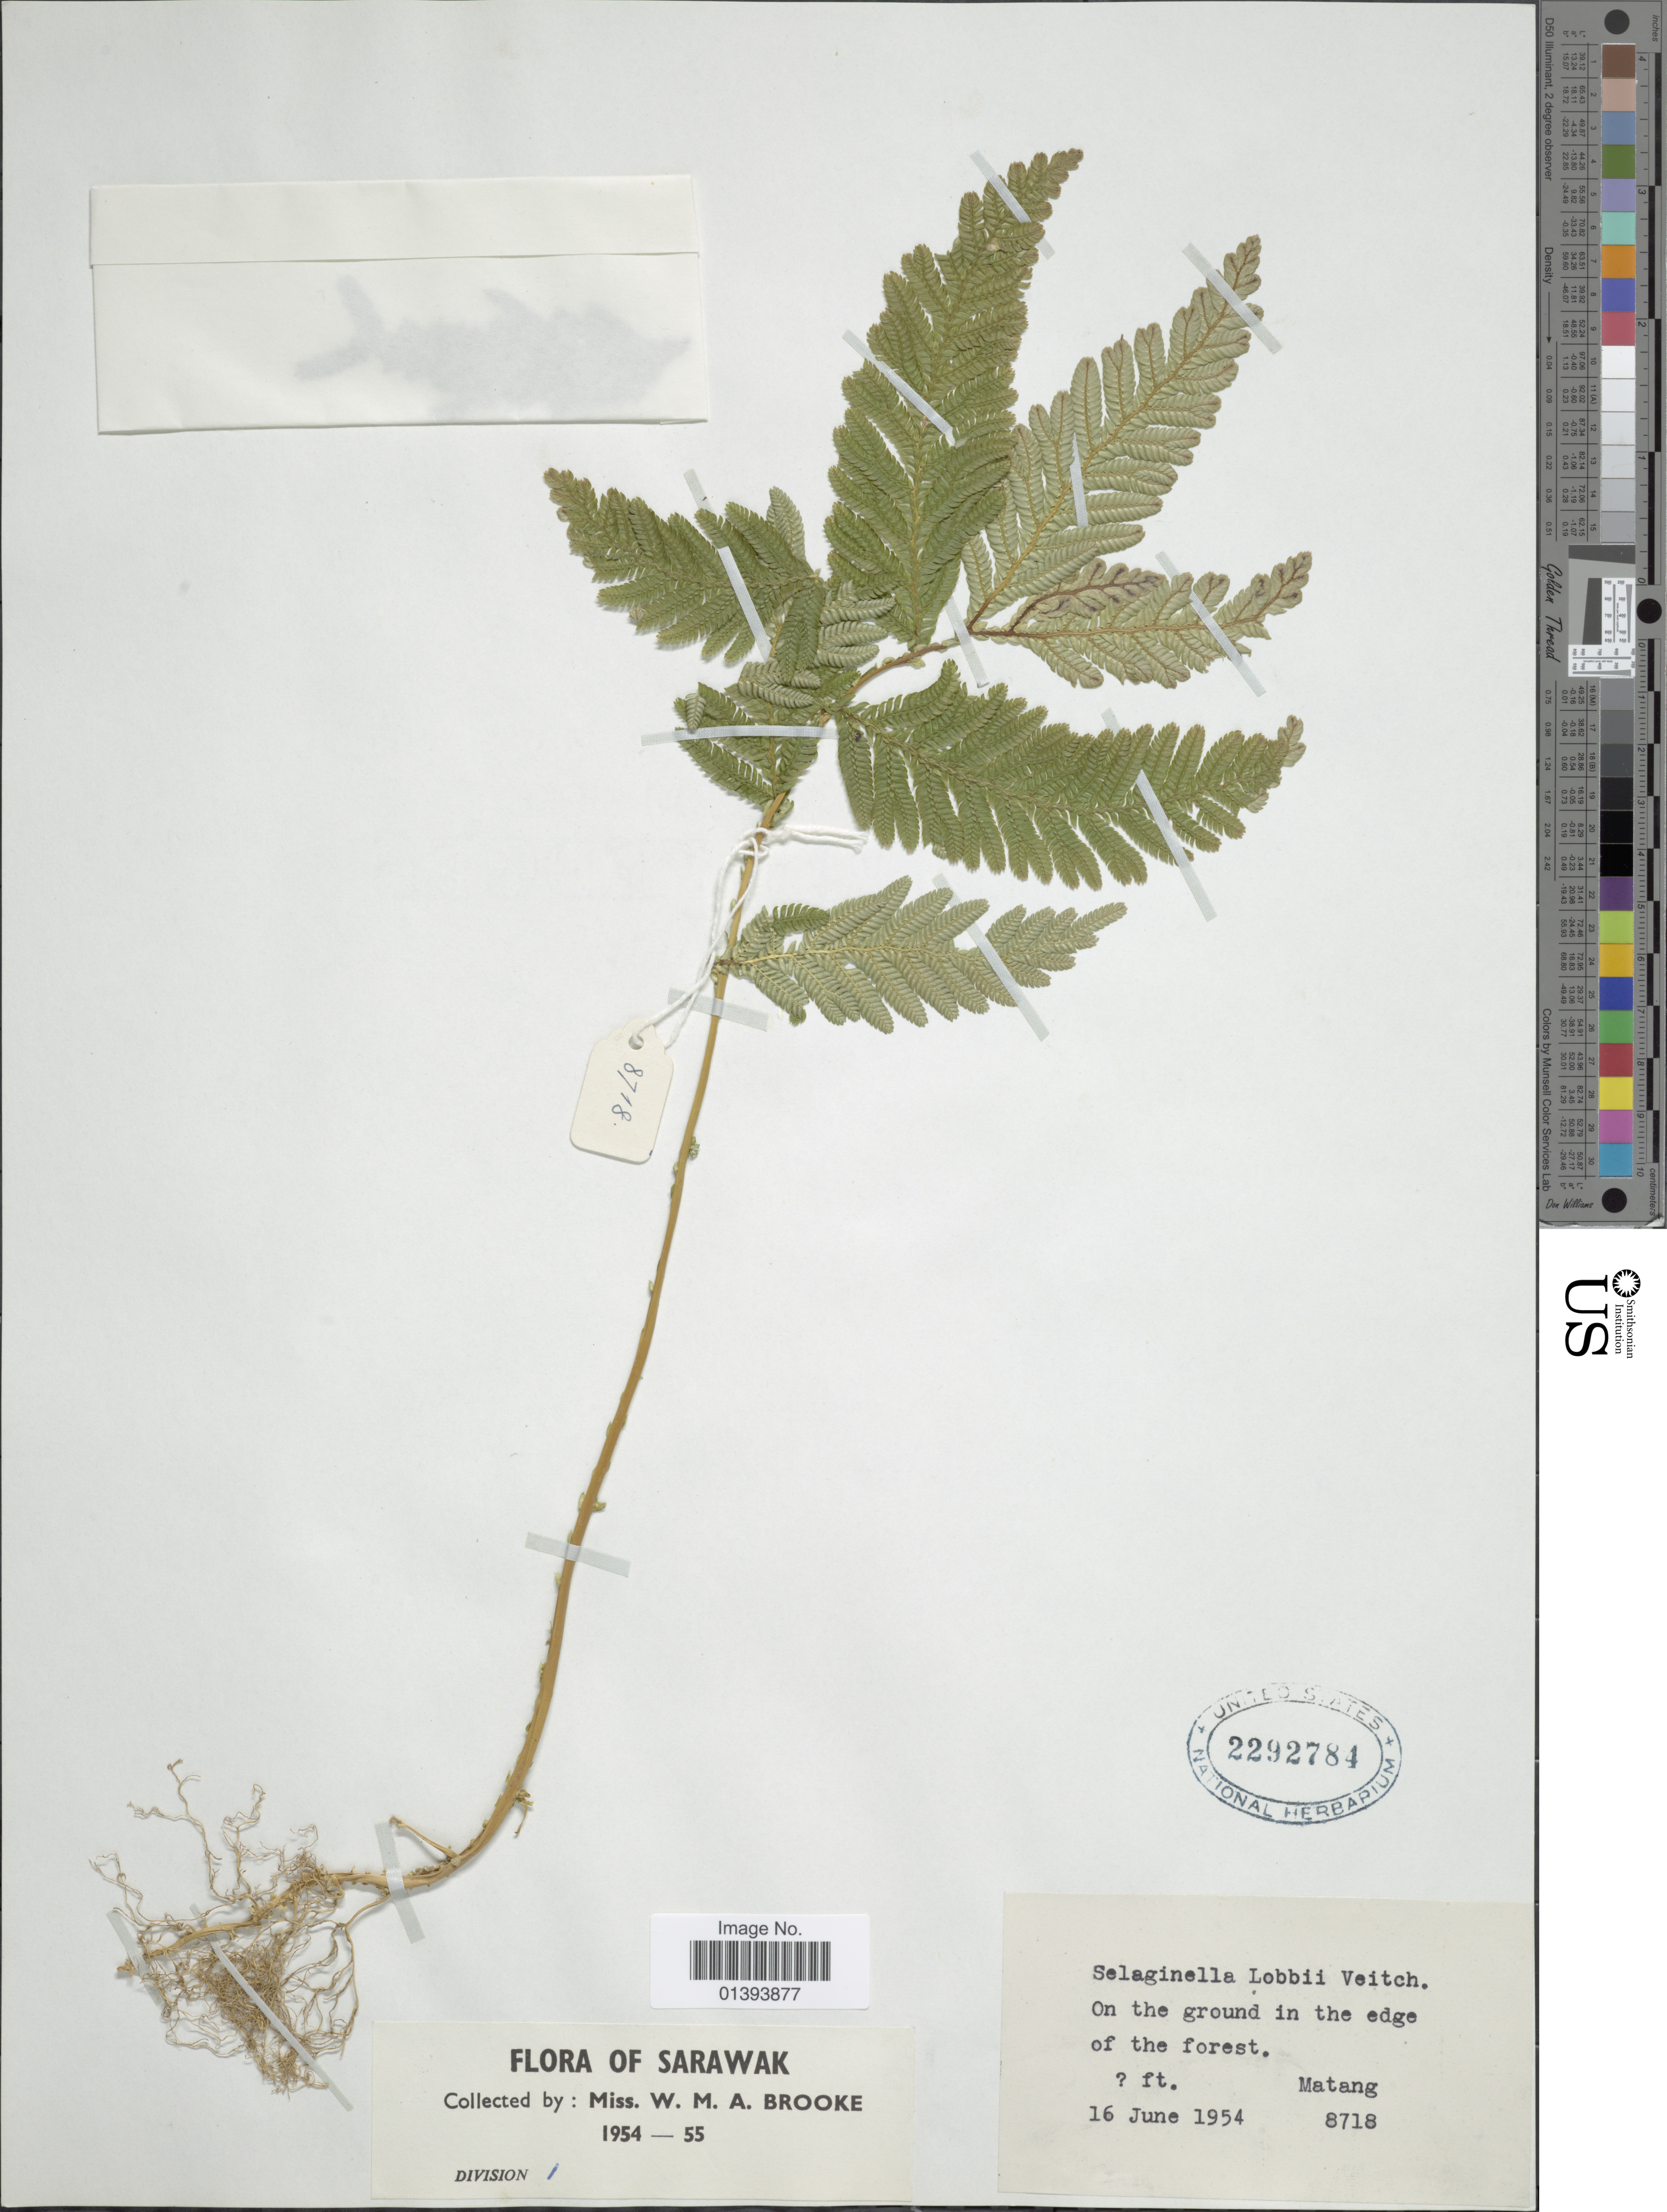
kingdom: Plantae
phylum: Tracheophyta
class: Lycopodiopsida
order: Selaginellales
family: Selaginellaceae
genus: Selaginella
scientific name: Selaginella lobbii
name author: J.H. Veitch ex A. Br.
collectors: W. Brooke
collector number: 8718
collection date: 1954-06-16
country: Malaysia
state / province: Sarawak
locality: On the ground in the edge of the forest, Matang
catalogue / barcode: US 2292784